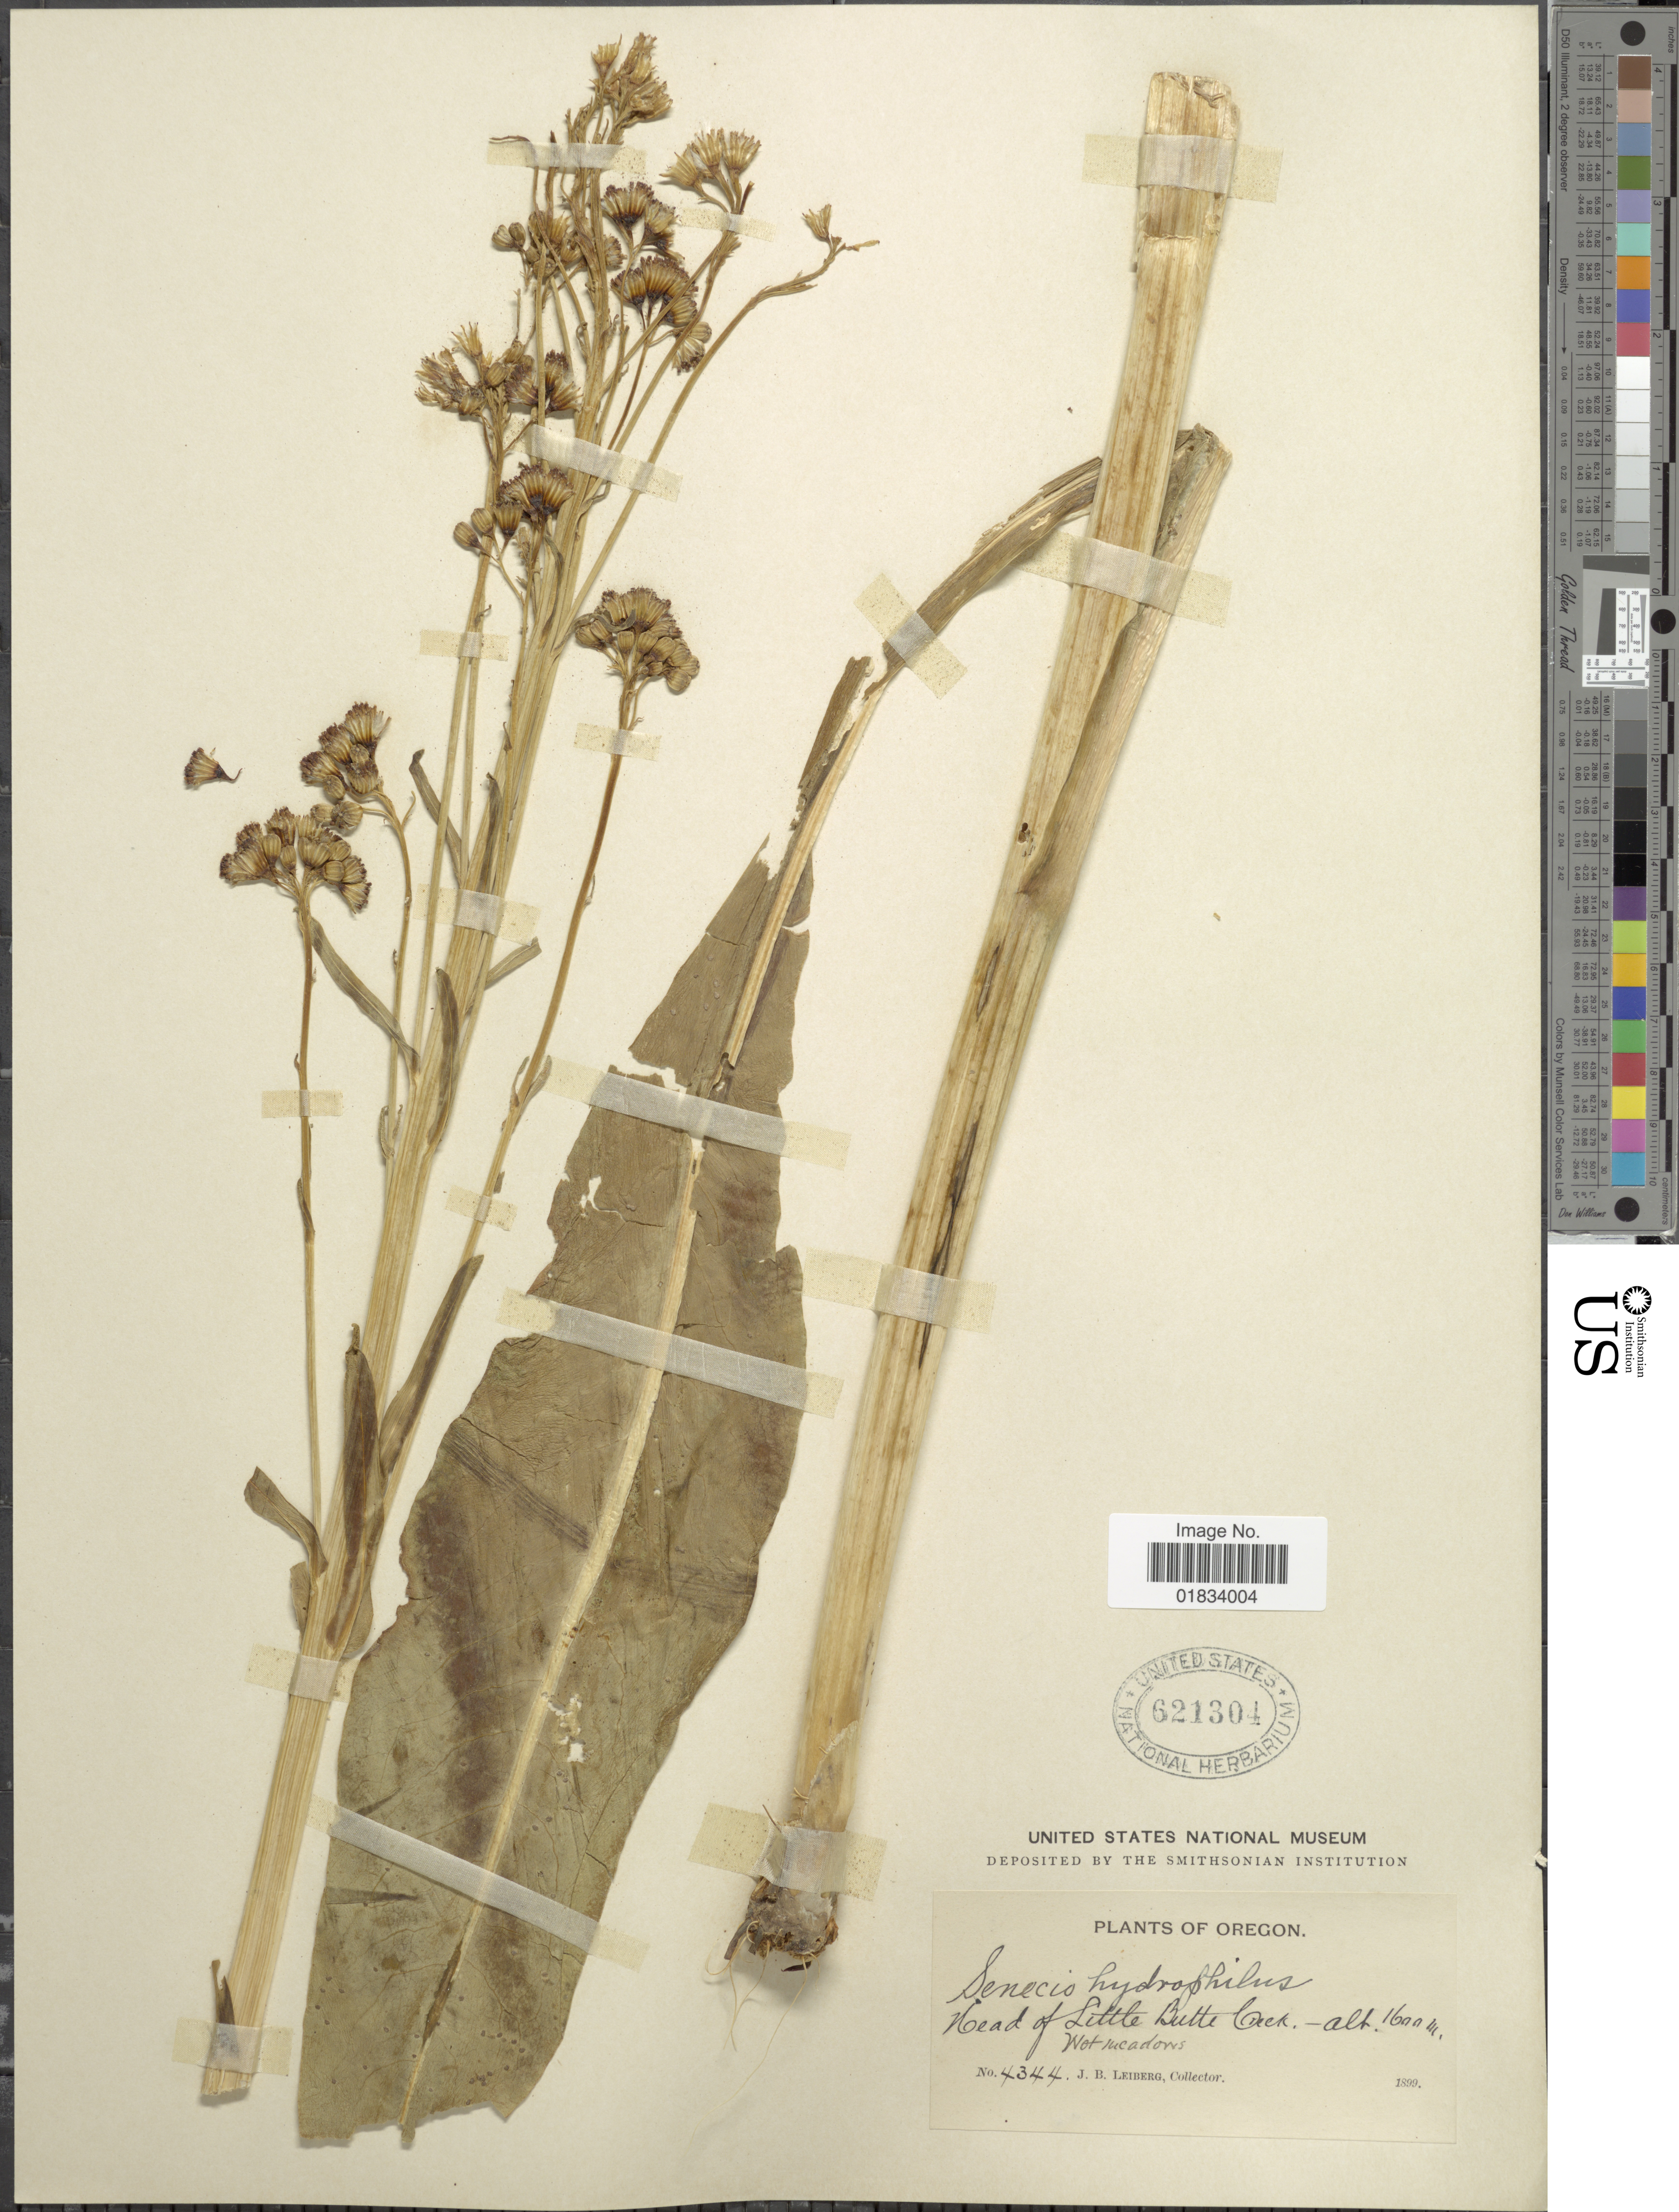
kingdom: Plantae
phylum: Tracheophyta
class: Magnoliopsida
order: Asterales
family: Asteraceae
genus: Senecio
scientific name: Senecio hydrophilus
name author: Nutt.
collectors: J. B. Leiberg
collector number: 4344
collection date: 1899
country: United States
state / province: Oregon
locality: Head of Little Butte Creek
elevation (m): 1600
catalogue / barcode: US 621304